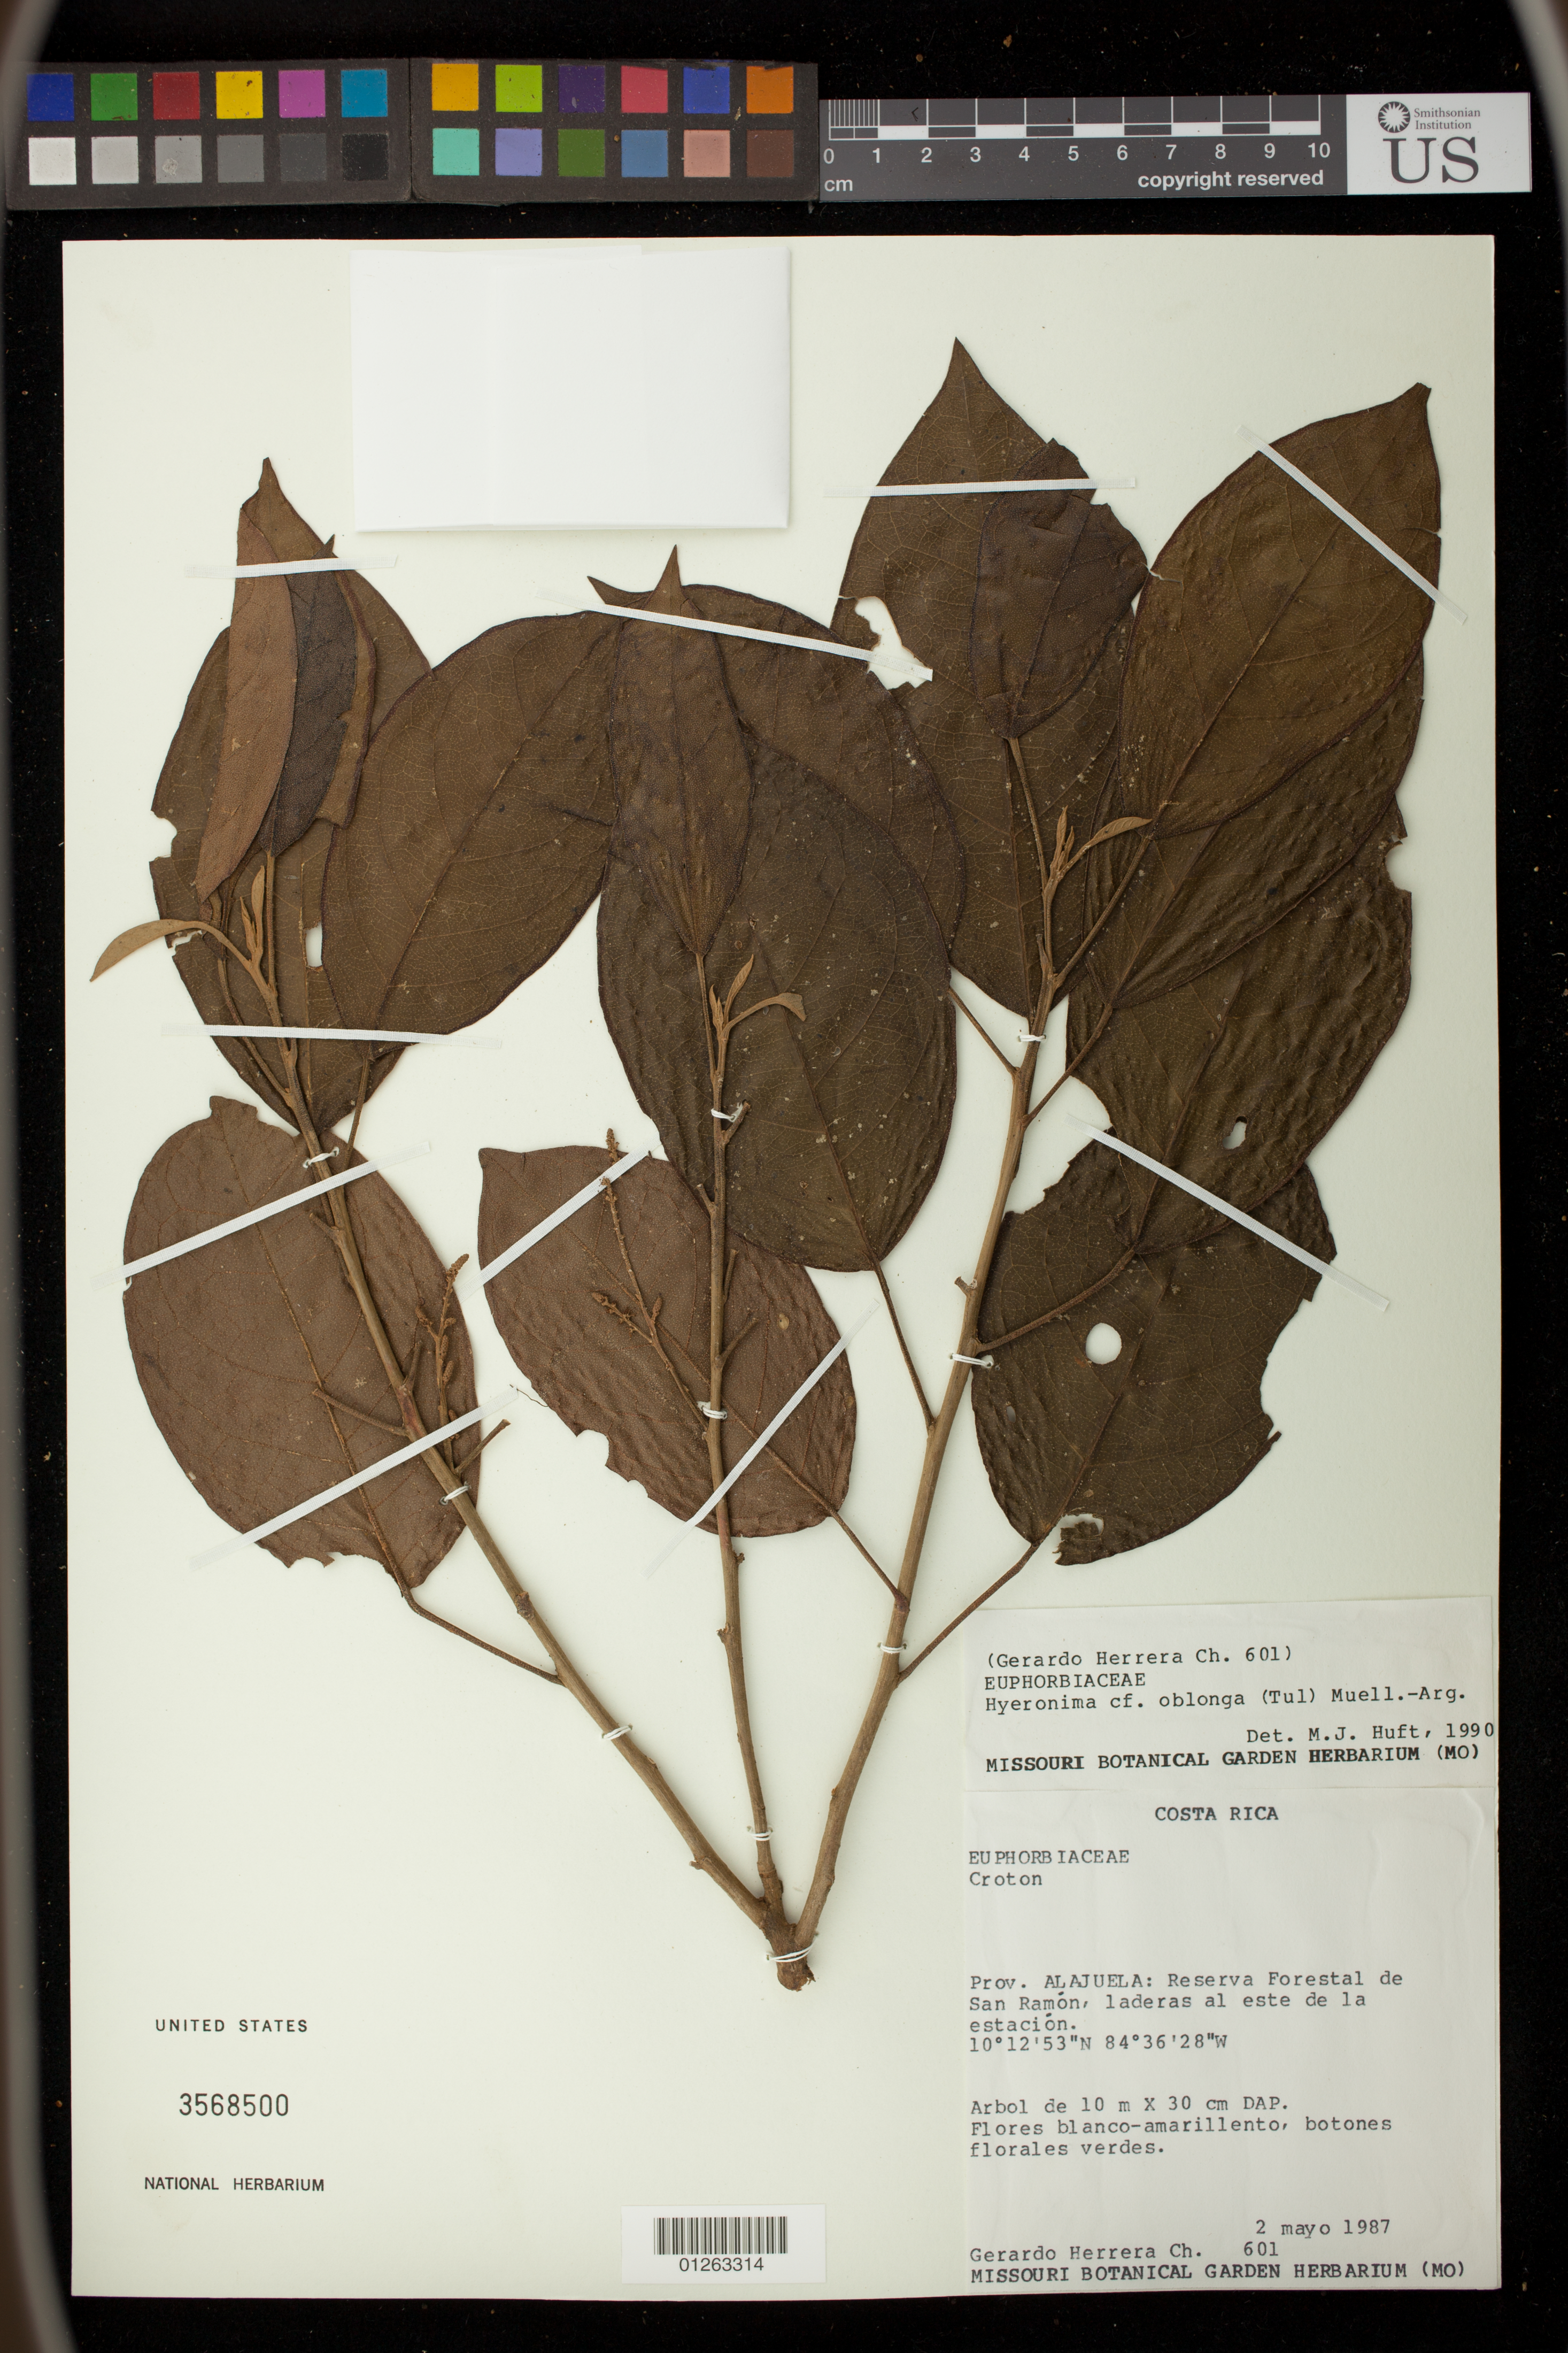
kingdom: Plantae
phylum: Tracheophyta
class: Magnoliopsida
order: Malpighiales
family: Phyllanthaceae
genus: Hieronyma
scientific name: Hieronyma oblonga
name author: (Tul.) Müll. Arg.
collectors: -. Herrara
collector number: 601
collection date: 1987-05-02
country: Costa Rica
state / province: Alajuela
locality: Reserva Forestal de San Ramon, laderas al este de la estacion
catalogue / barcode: US 3568500